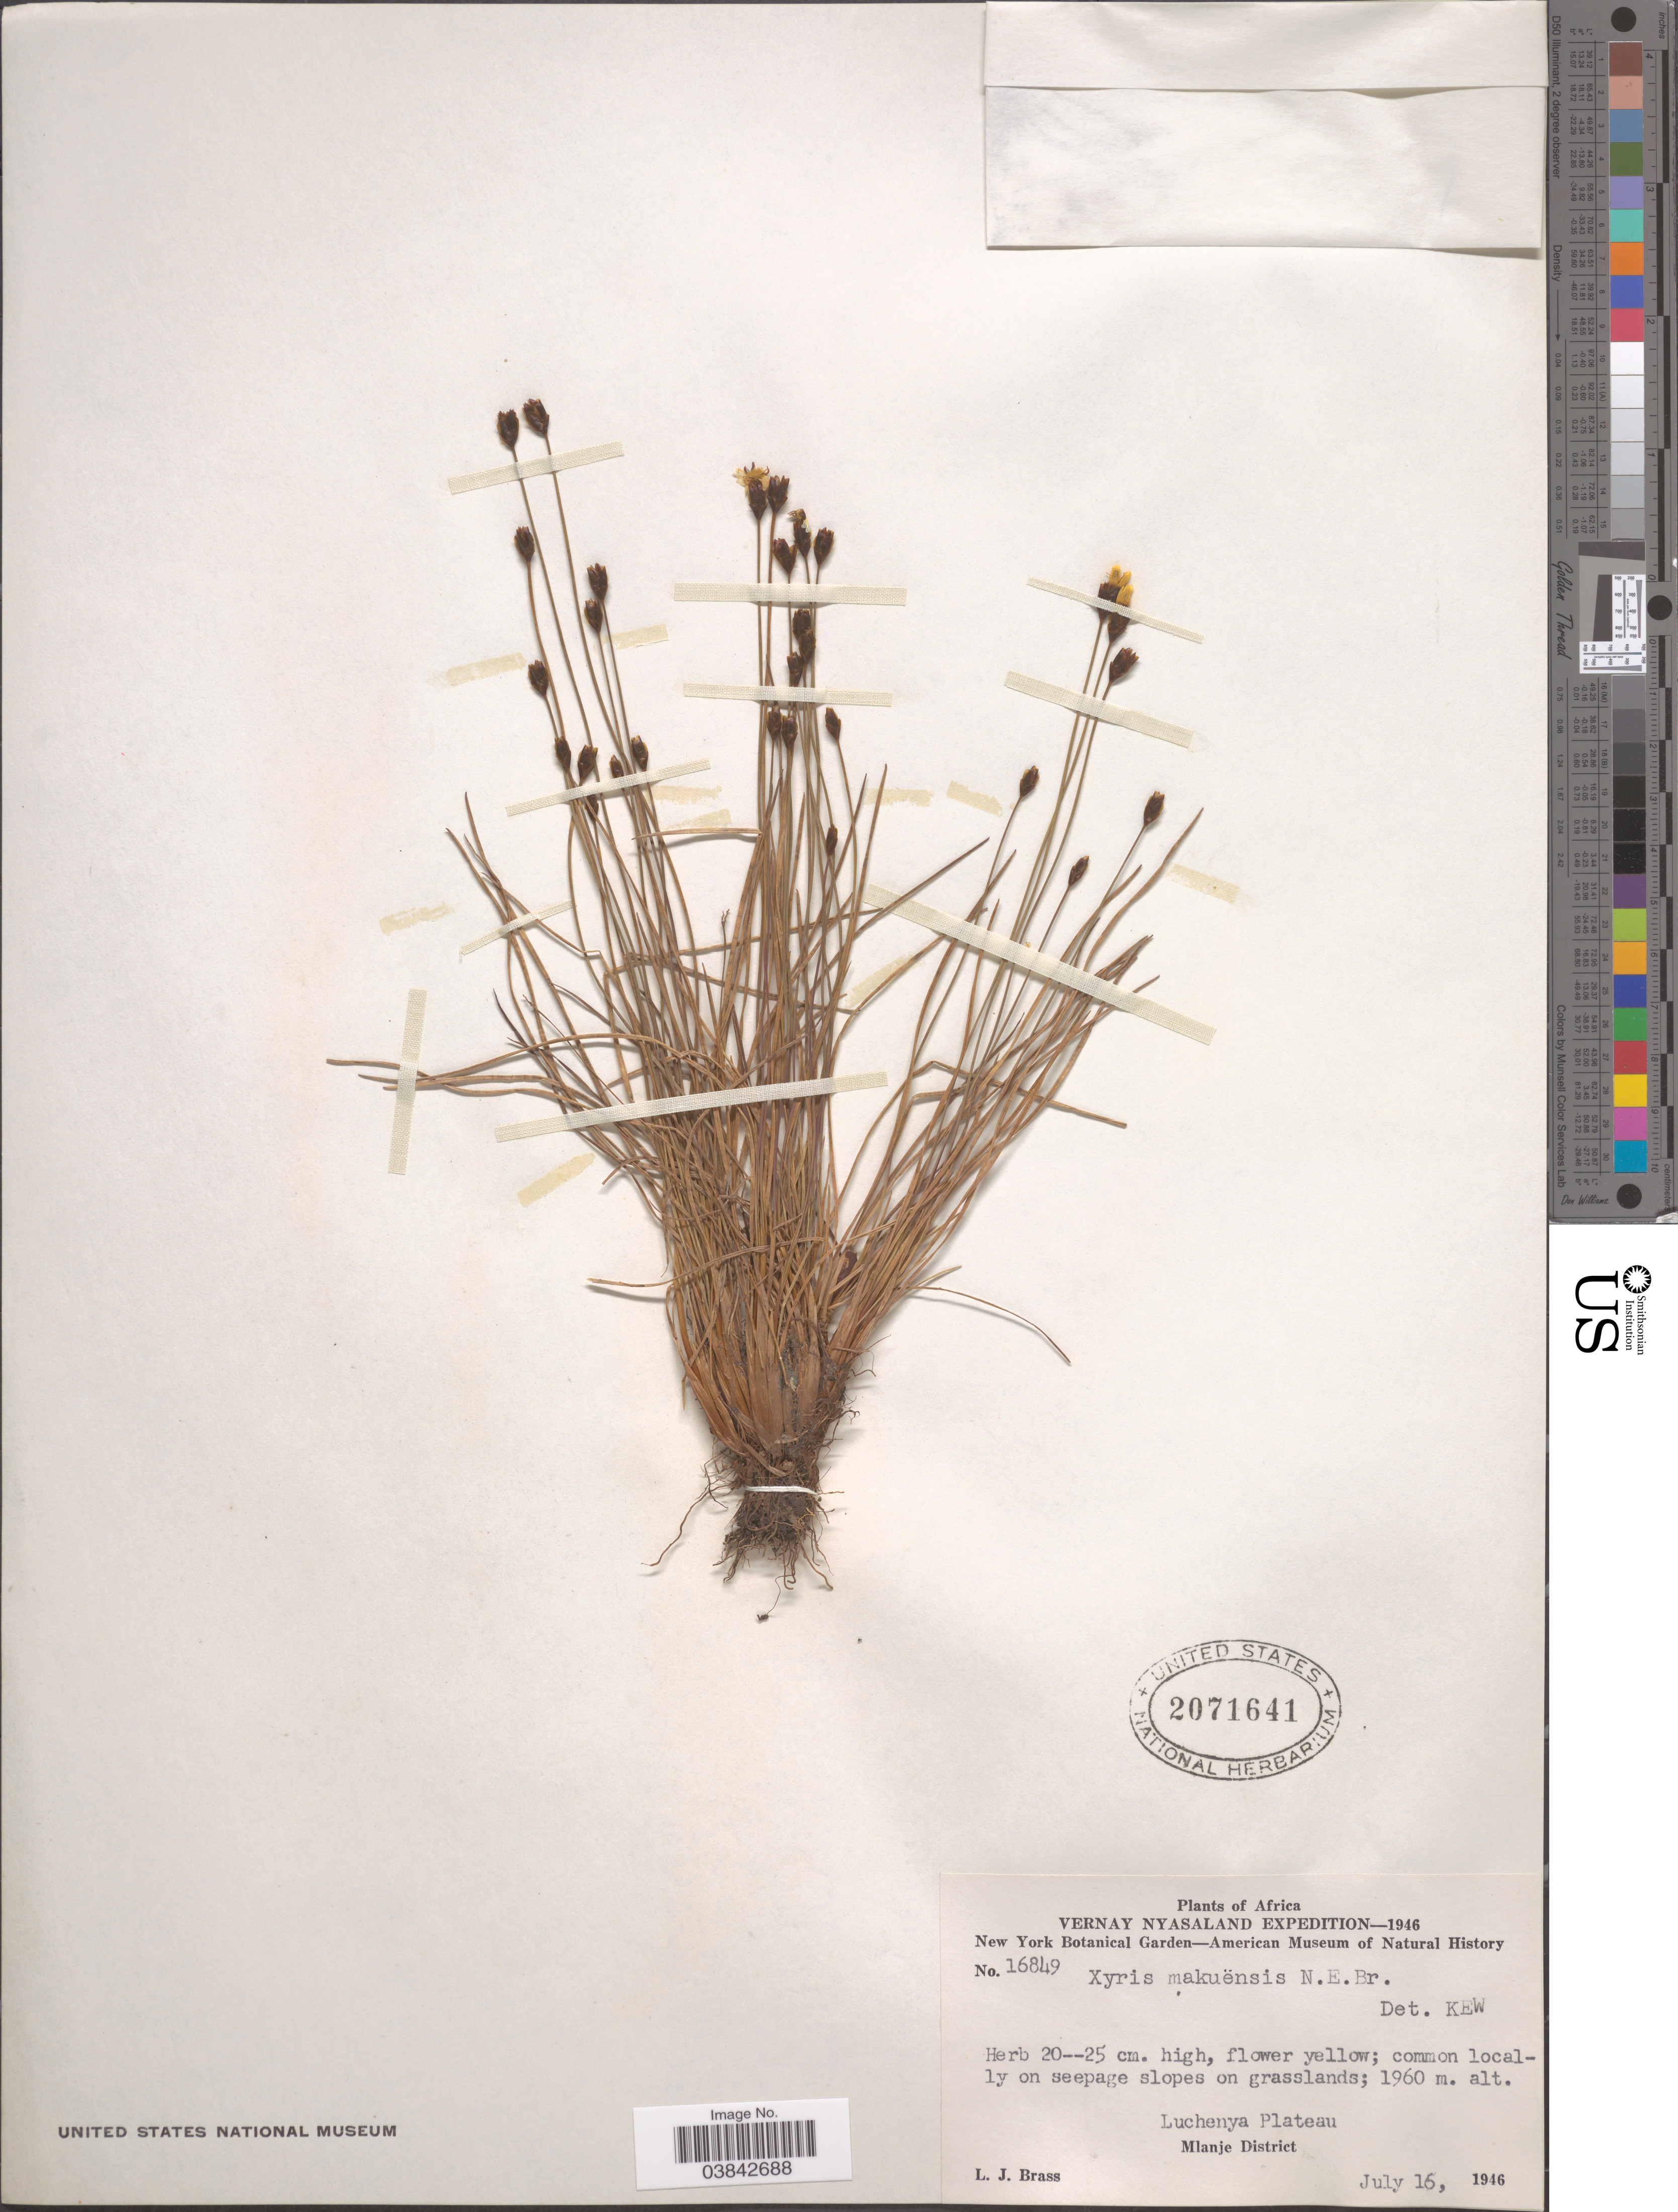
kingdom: Plantae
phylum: Tracheophyta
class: Liliopsida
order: Poales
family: Xyridaceae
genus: Xyris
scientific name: Xyris makuensis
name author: N.E. Br.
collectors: L. J. Brass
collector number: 16849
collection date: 1946-07-16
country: Malawi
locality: Vernay Nyasasland. Luchenya Plateau, Mlanje District.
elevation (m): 1960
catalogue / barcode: US 2071641